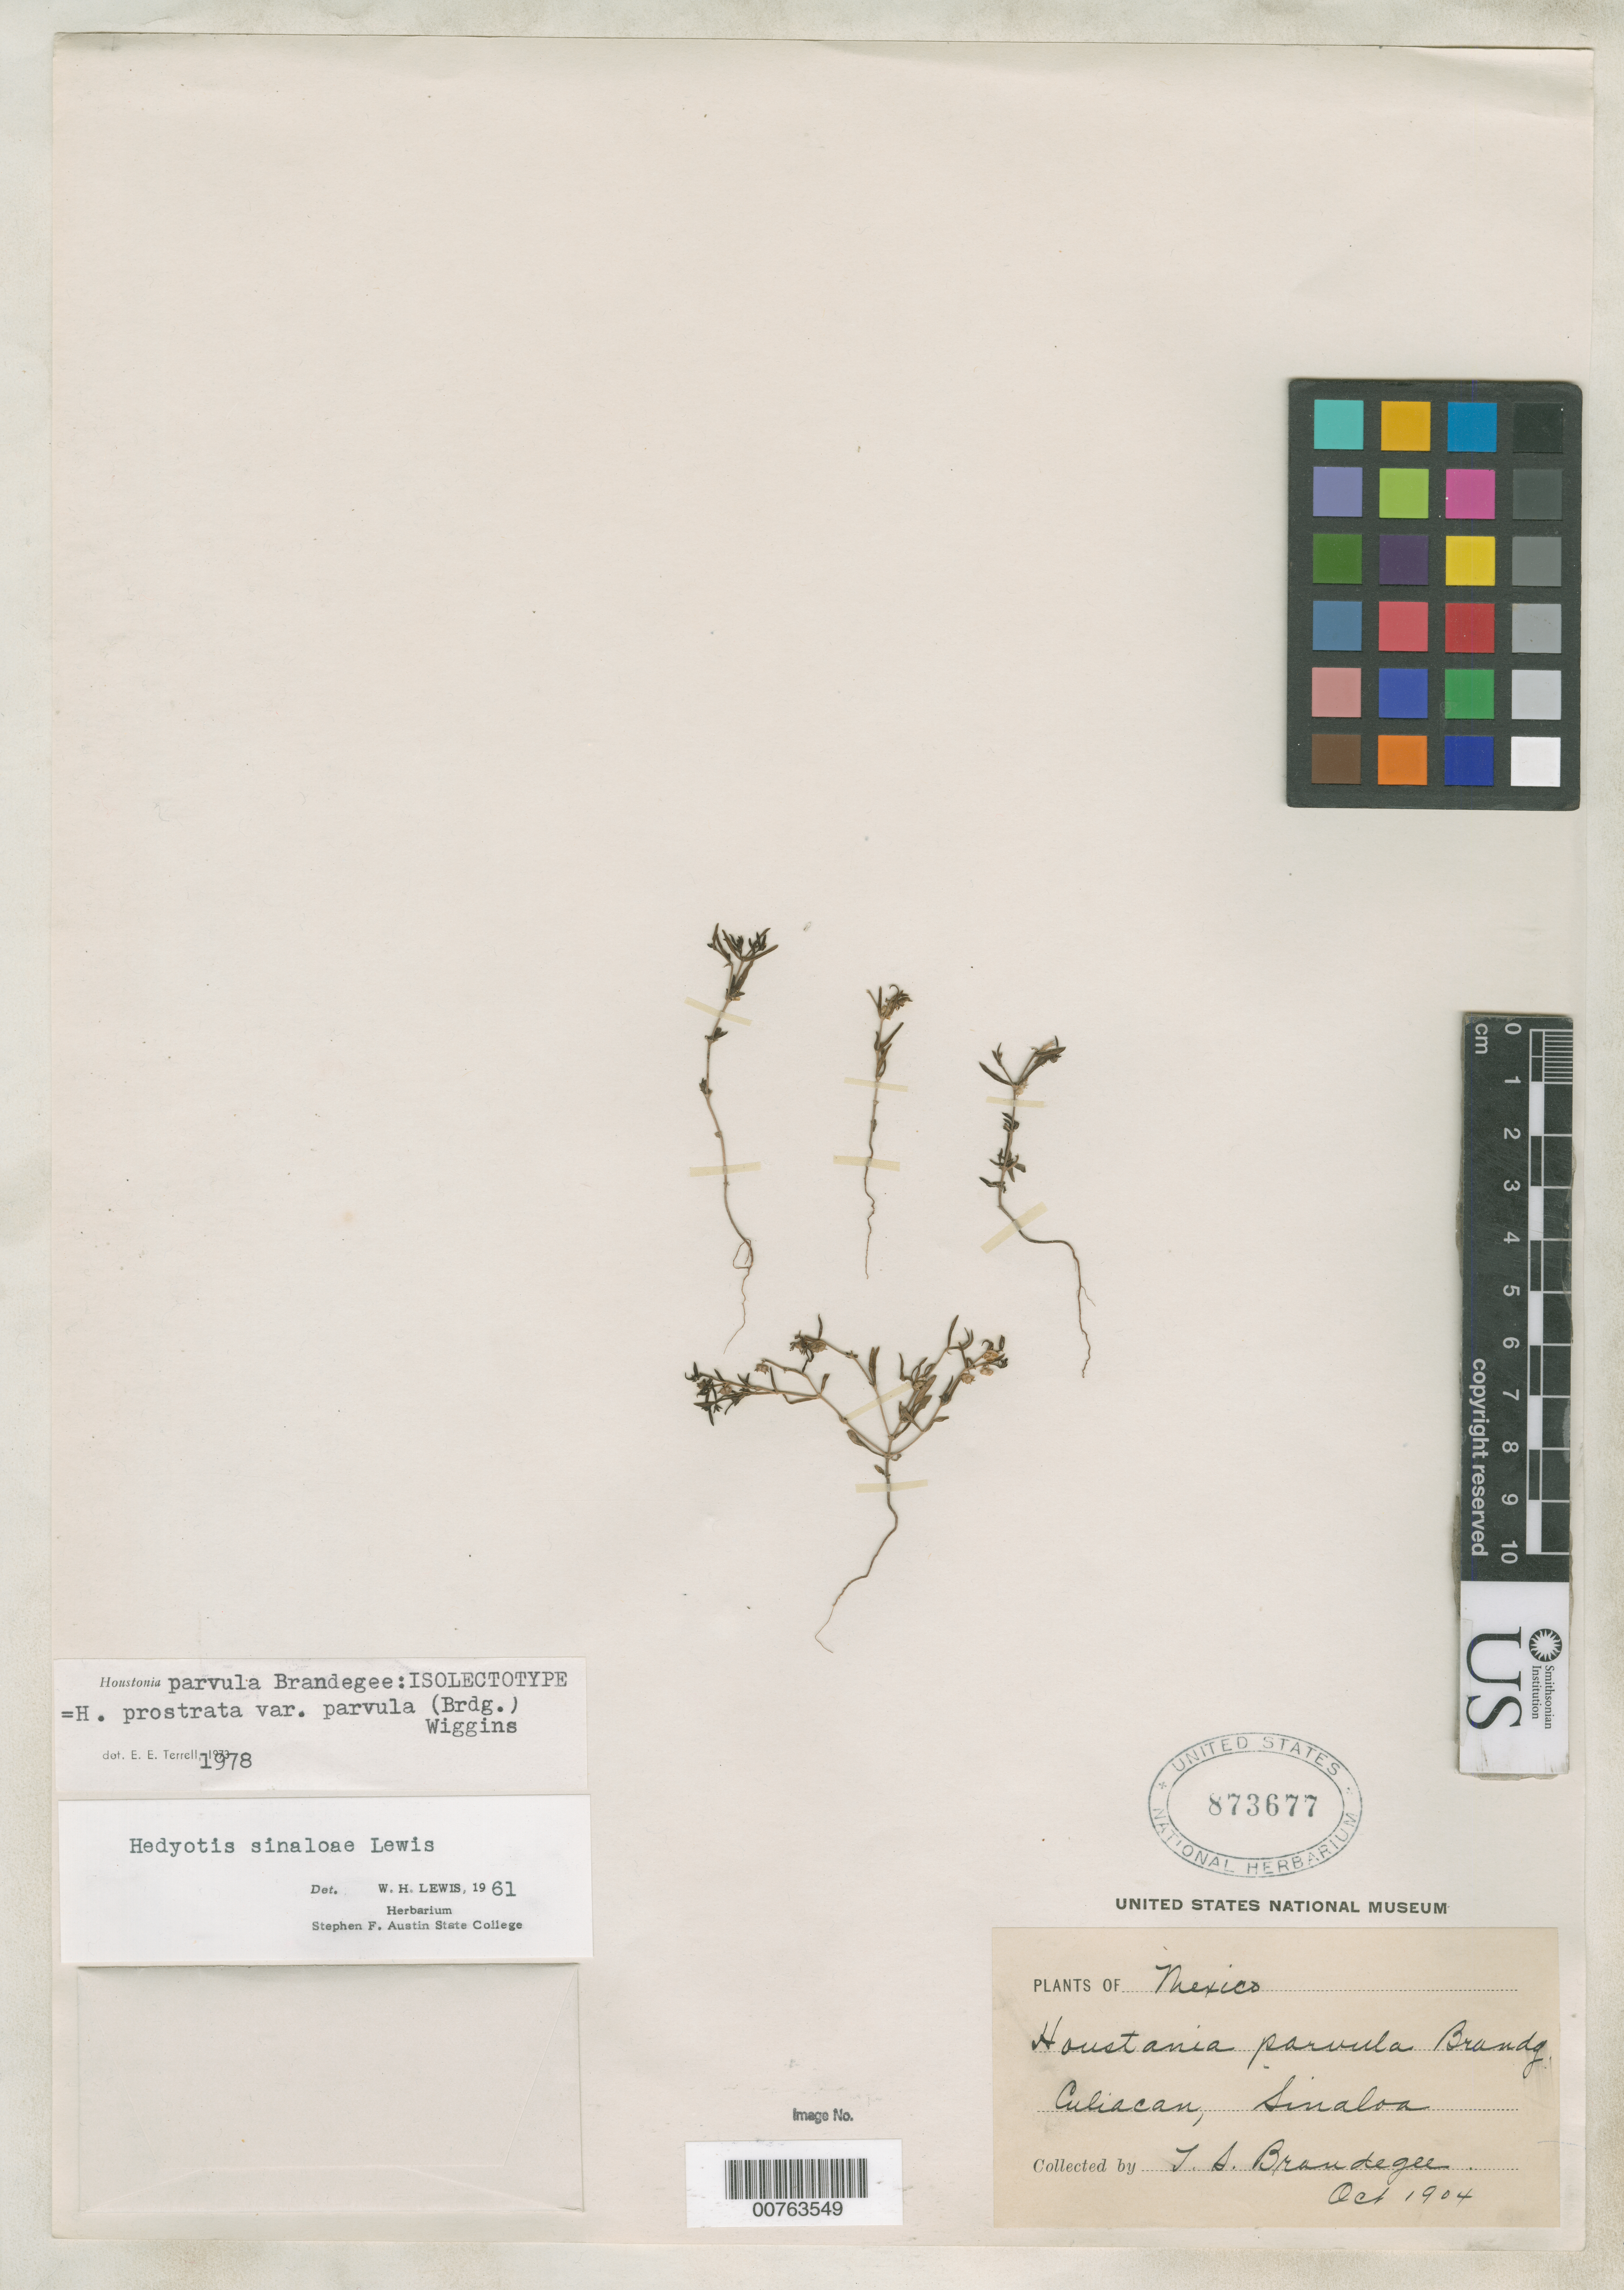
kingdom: Plantae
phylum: Tracheophyta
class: Magnoliopsida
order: Gentianales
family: Rubiaceae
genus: Houstonia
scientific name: Houstonia parvula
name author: Brandegee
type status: Isotype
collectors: T. S. Brandegee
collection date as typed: Oct 1904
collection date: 1904-10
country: Mexico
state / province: Sinaloa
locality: Culiacán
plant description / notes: Annotated by E.E. Terrell (1978) as "isolectotype". Terrell (1996, Syst. Bot. Monogr. 48: 106) cites "lectotype" at UC but probably superfluous; UC online records show a single duplicate (label identical to US duplicate) that is probably the holotype.; Also a type of Hedyotis sinaloae W.H. Lewis, nom. nov.; Replacement name for Houstonia parvula Brandegee (1905), non Hedyotis parvula (A. Gray) Fosberg (1943).; Also a type of Houstonia parvula Brandegee.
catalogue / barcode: US 873677